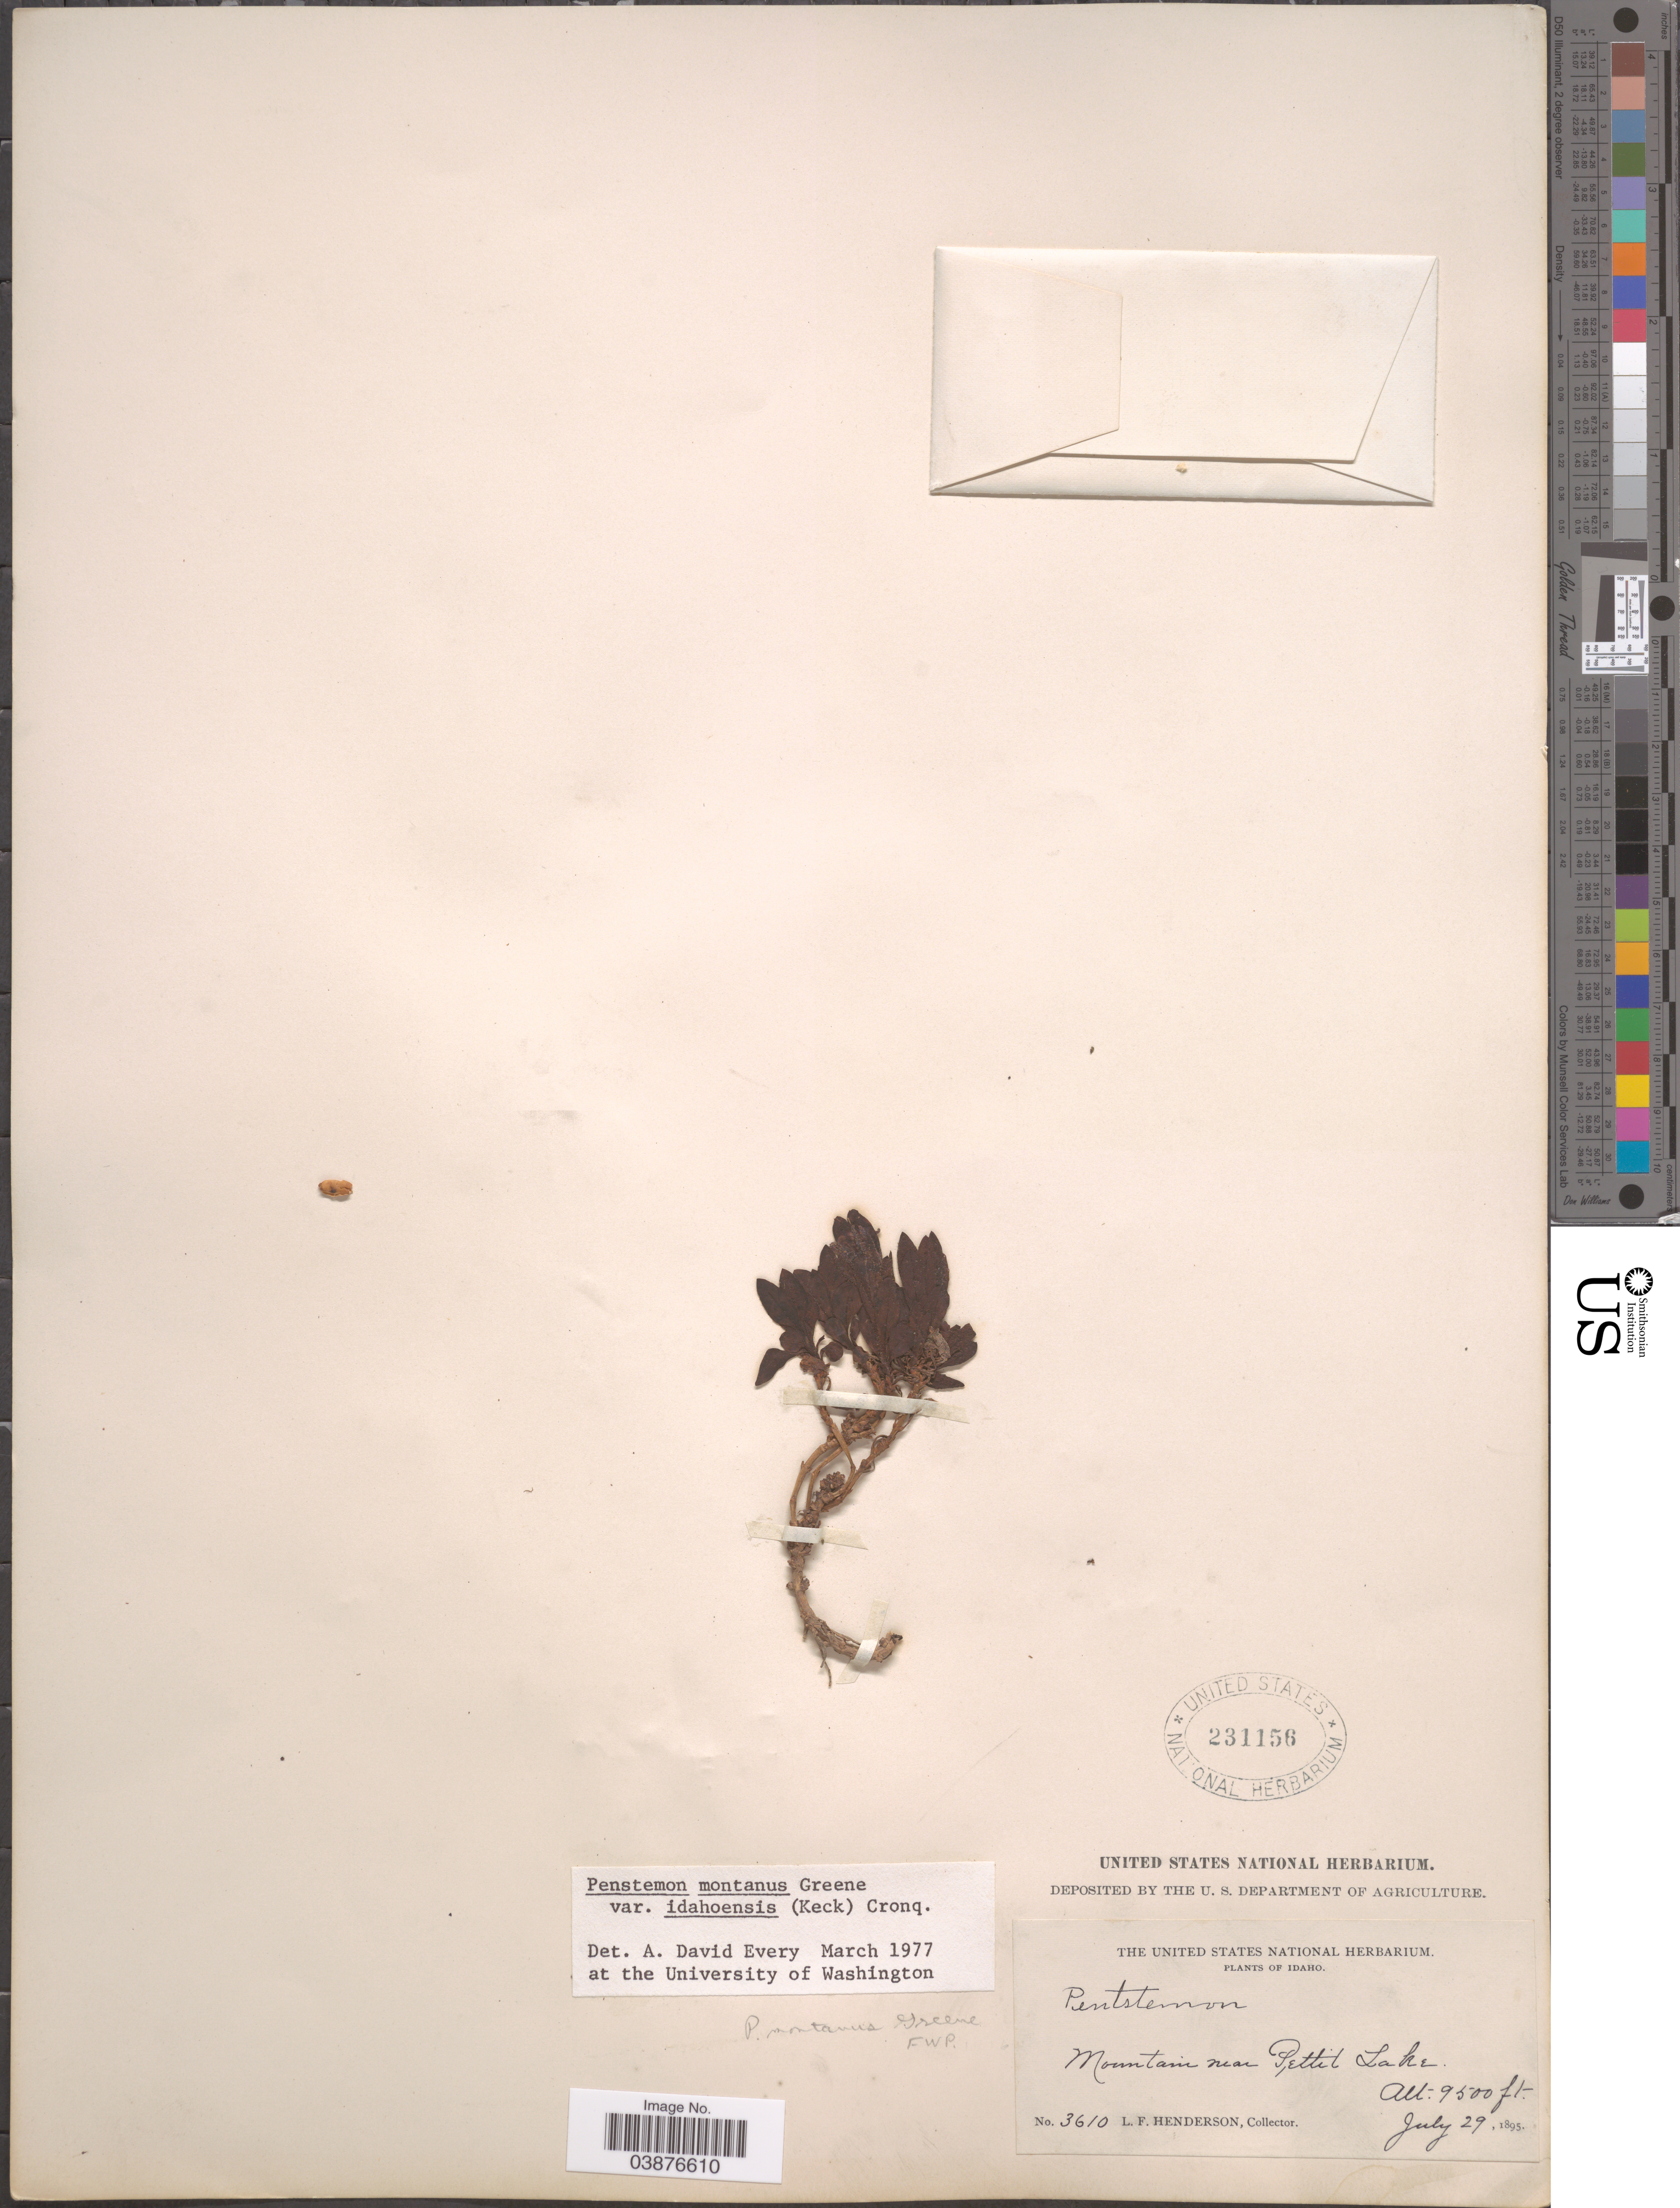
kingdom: Plantae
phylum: Tracheophyta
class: Magnoliopsida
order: Lamiales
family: Plantaginaceae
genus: Penstemon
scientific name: Penstemon montanus var. idahoensis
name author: (D.D. Keck) Cronquist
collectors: L. Henderson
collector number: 3610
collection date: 1895-07-29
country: United States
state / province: Idaho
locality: Mountain near Pettit Lake.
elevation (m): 2896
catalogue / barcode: US 231156